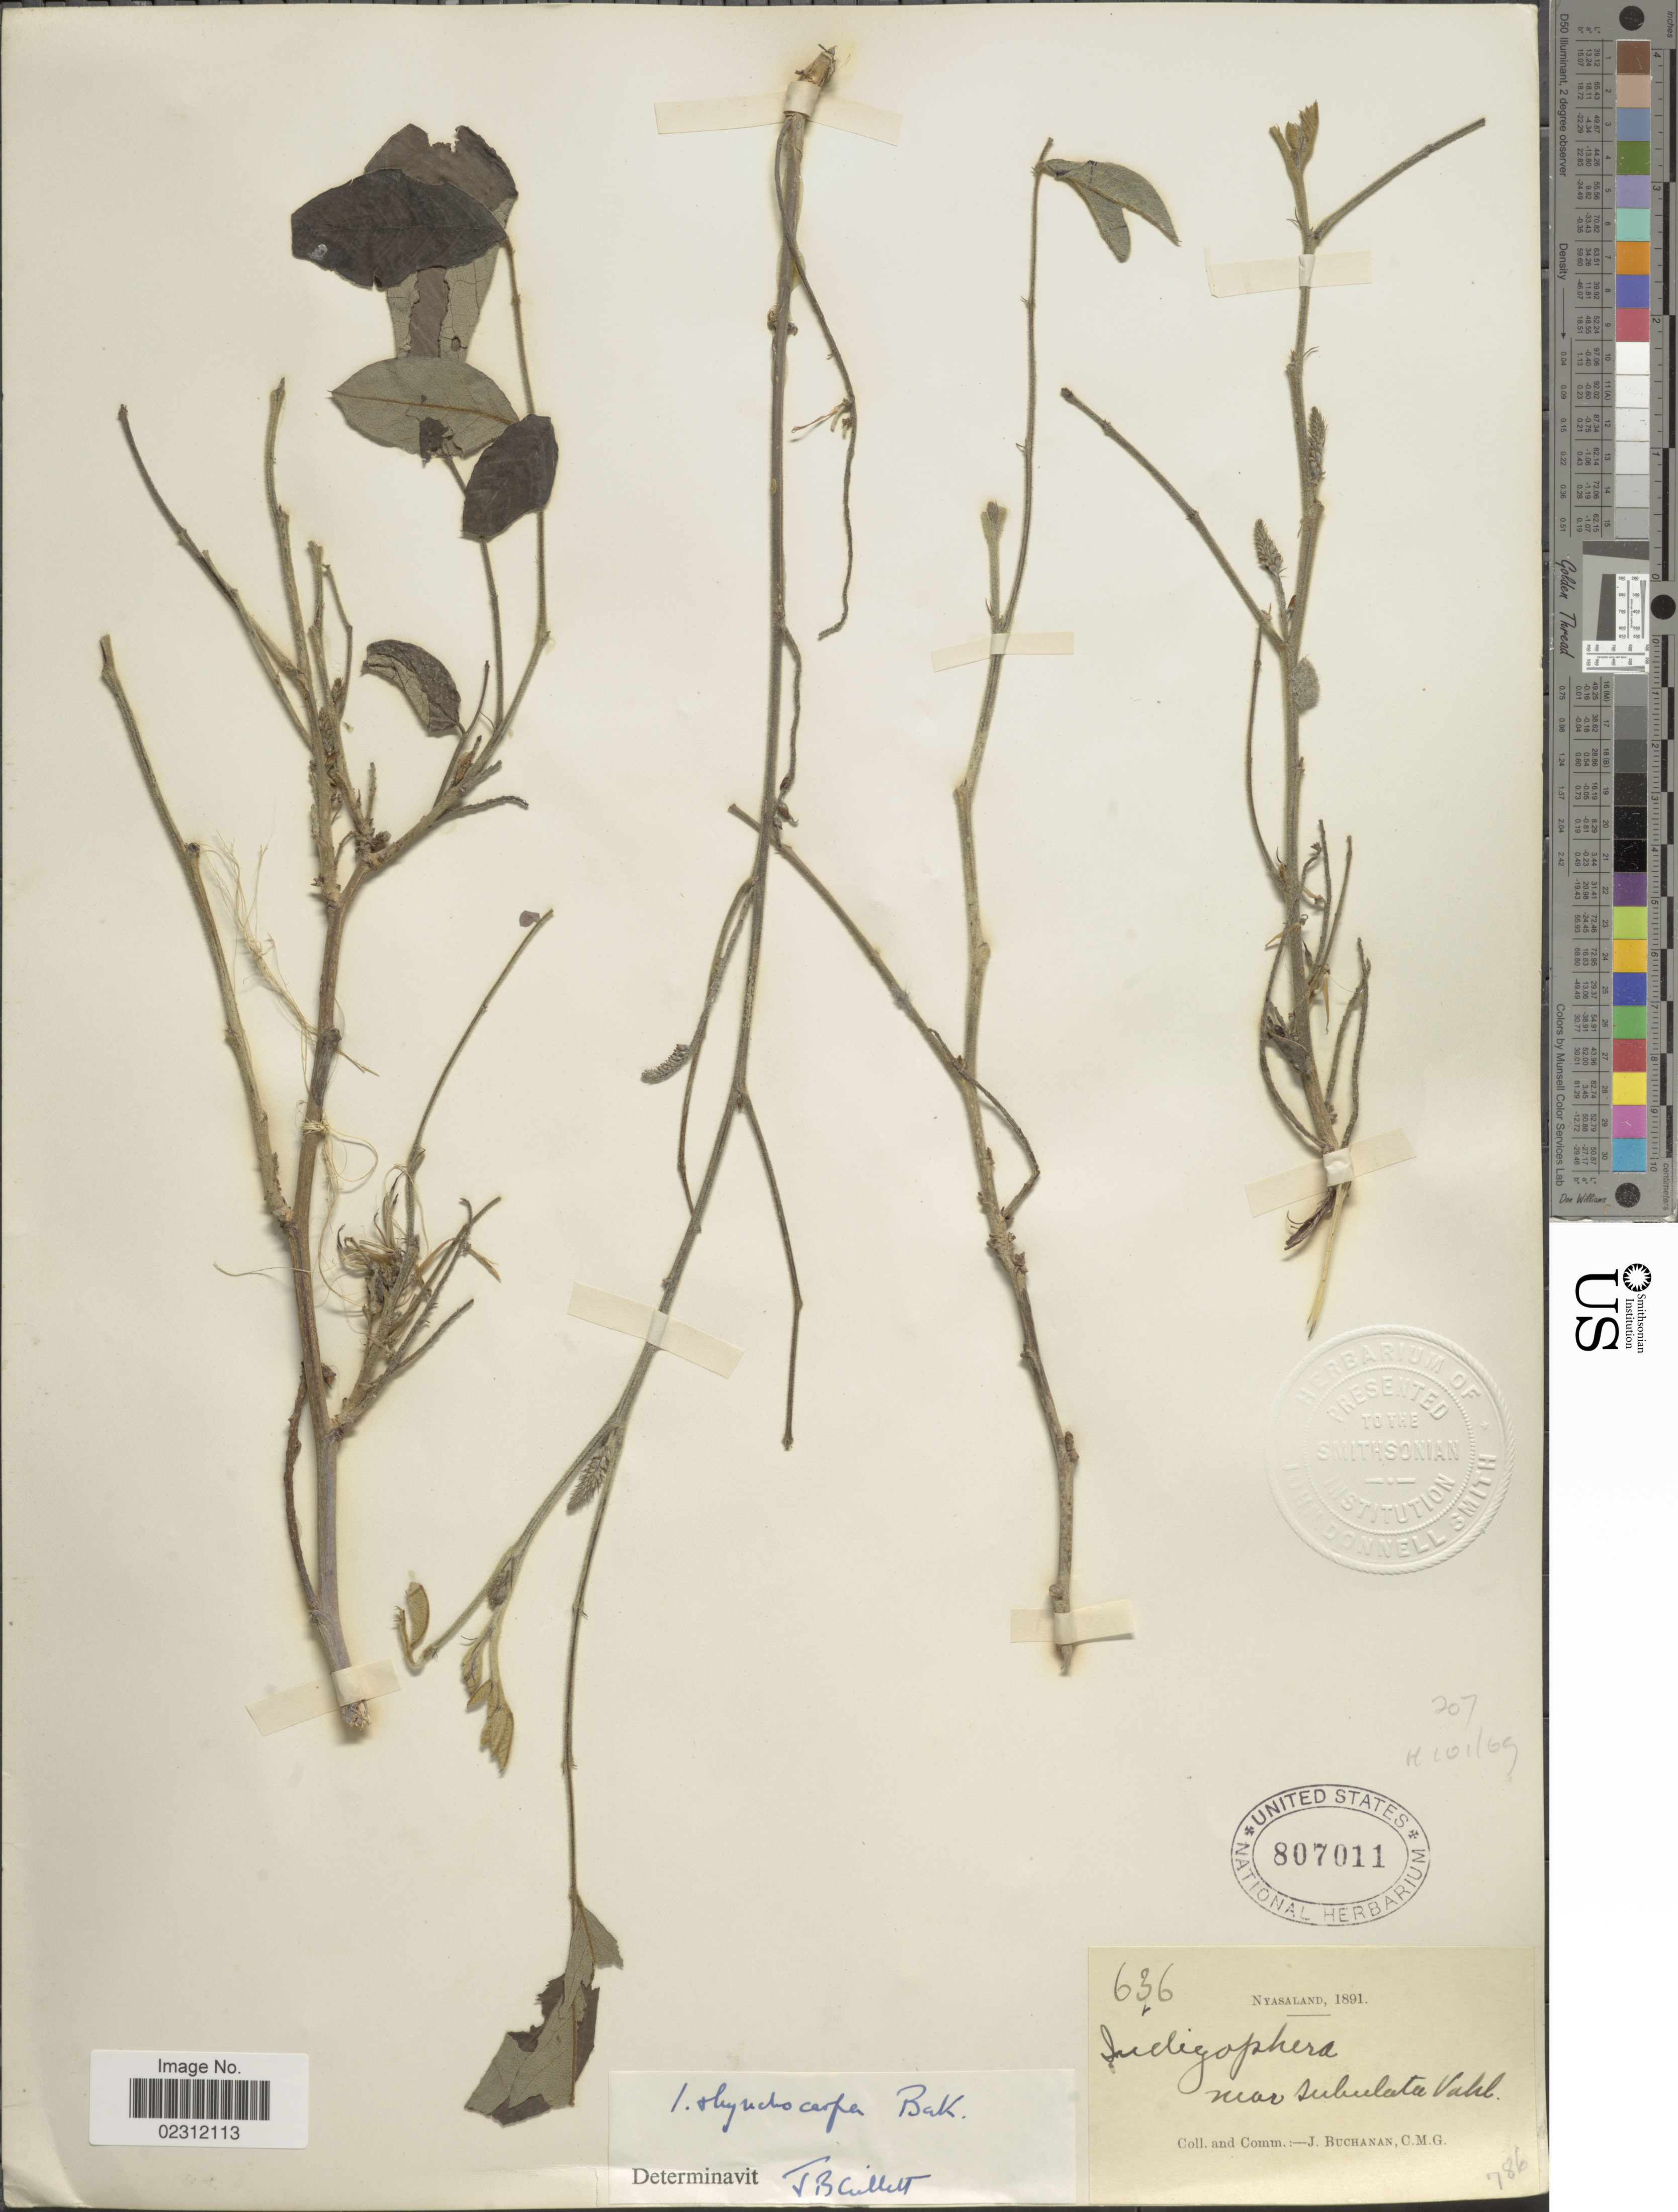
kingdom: Plantae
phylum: Tracheophyta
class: Magnoliopsida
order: Fabales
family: Fabaceae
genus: Indigofera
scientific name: Indigofera rhynchocarpa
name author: Welw. ex Baker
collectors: J. Buchanan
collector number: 636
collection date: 1891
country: Malawi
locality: Nyasaland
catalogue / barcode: US 807011